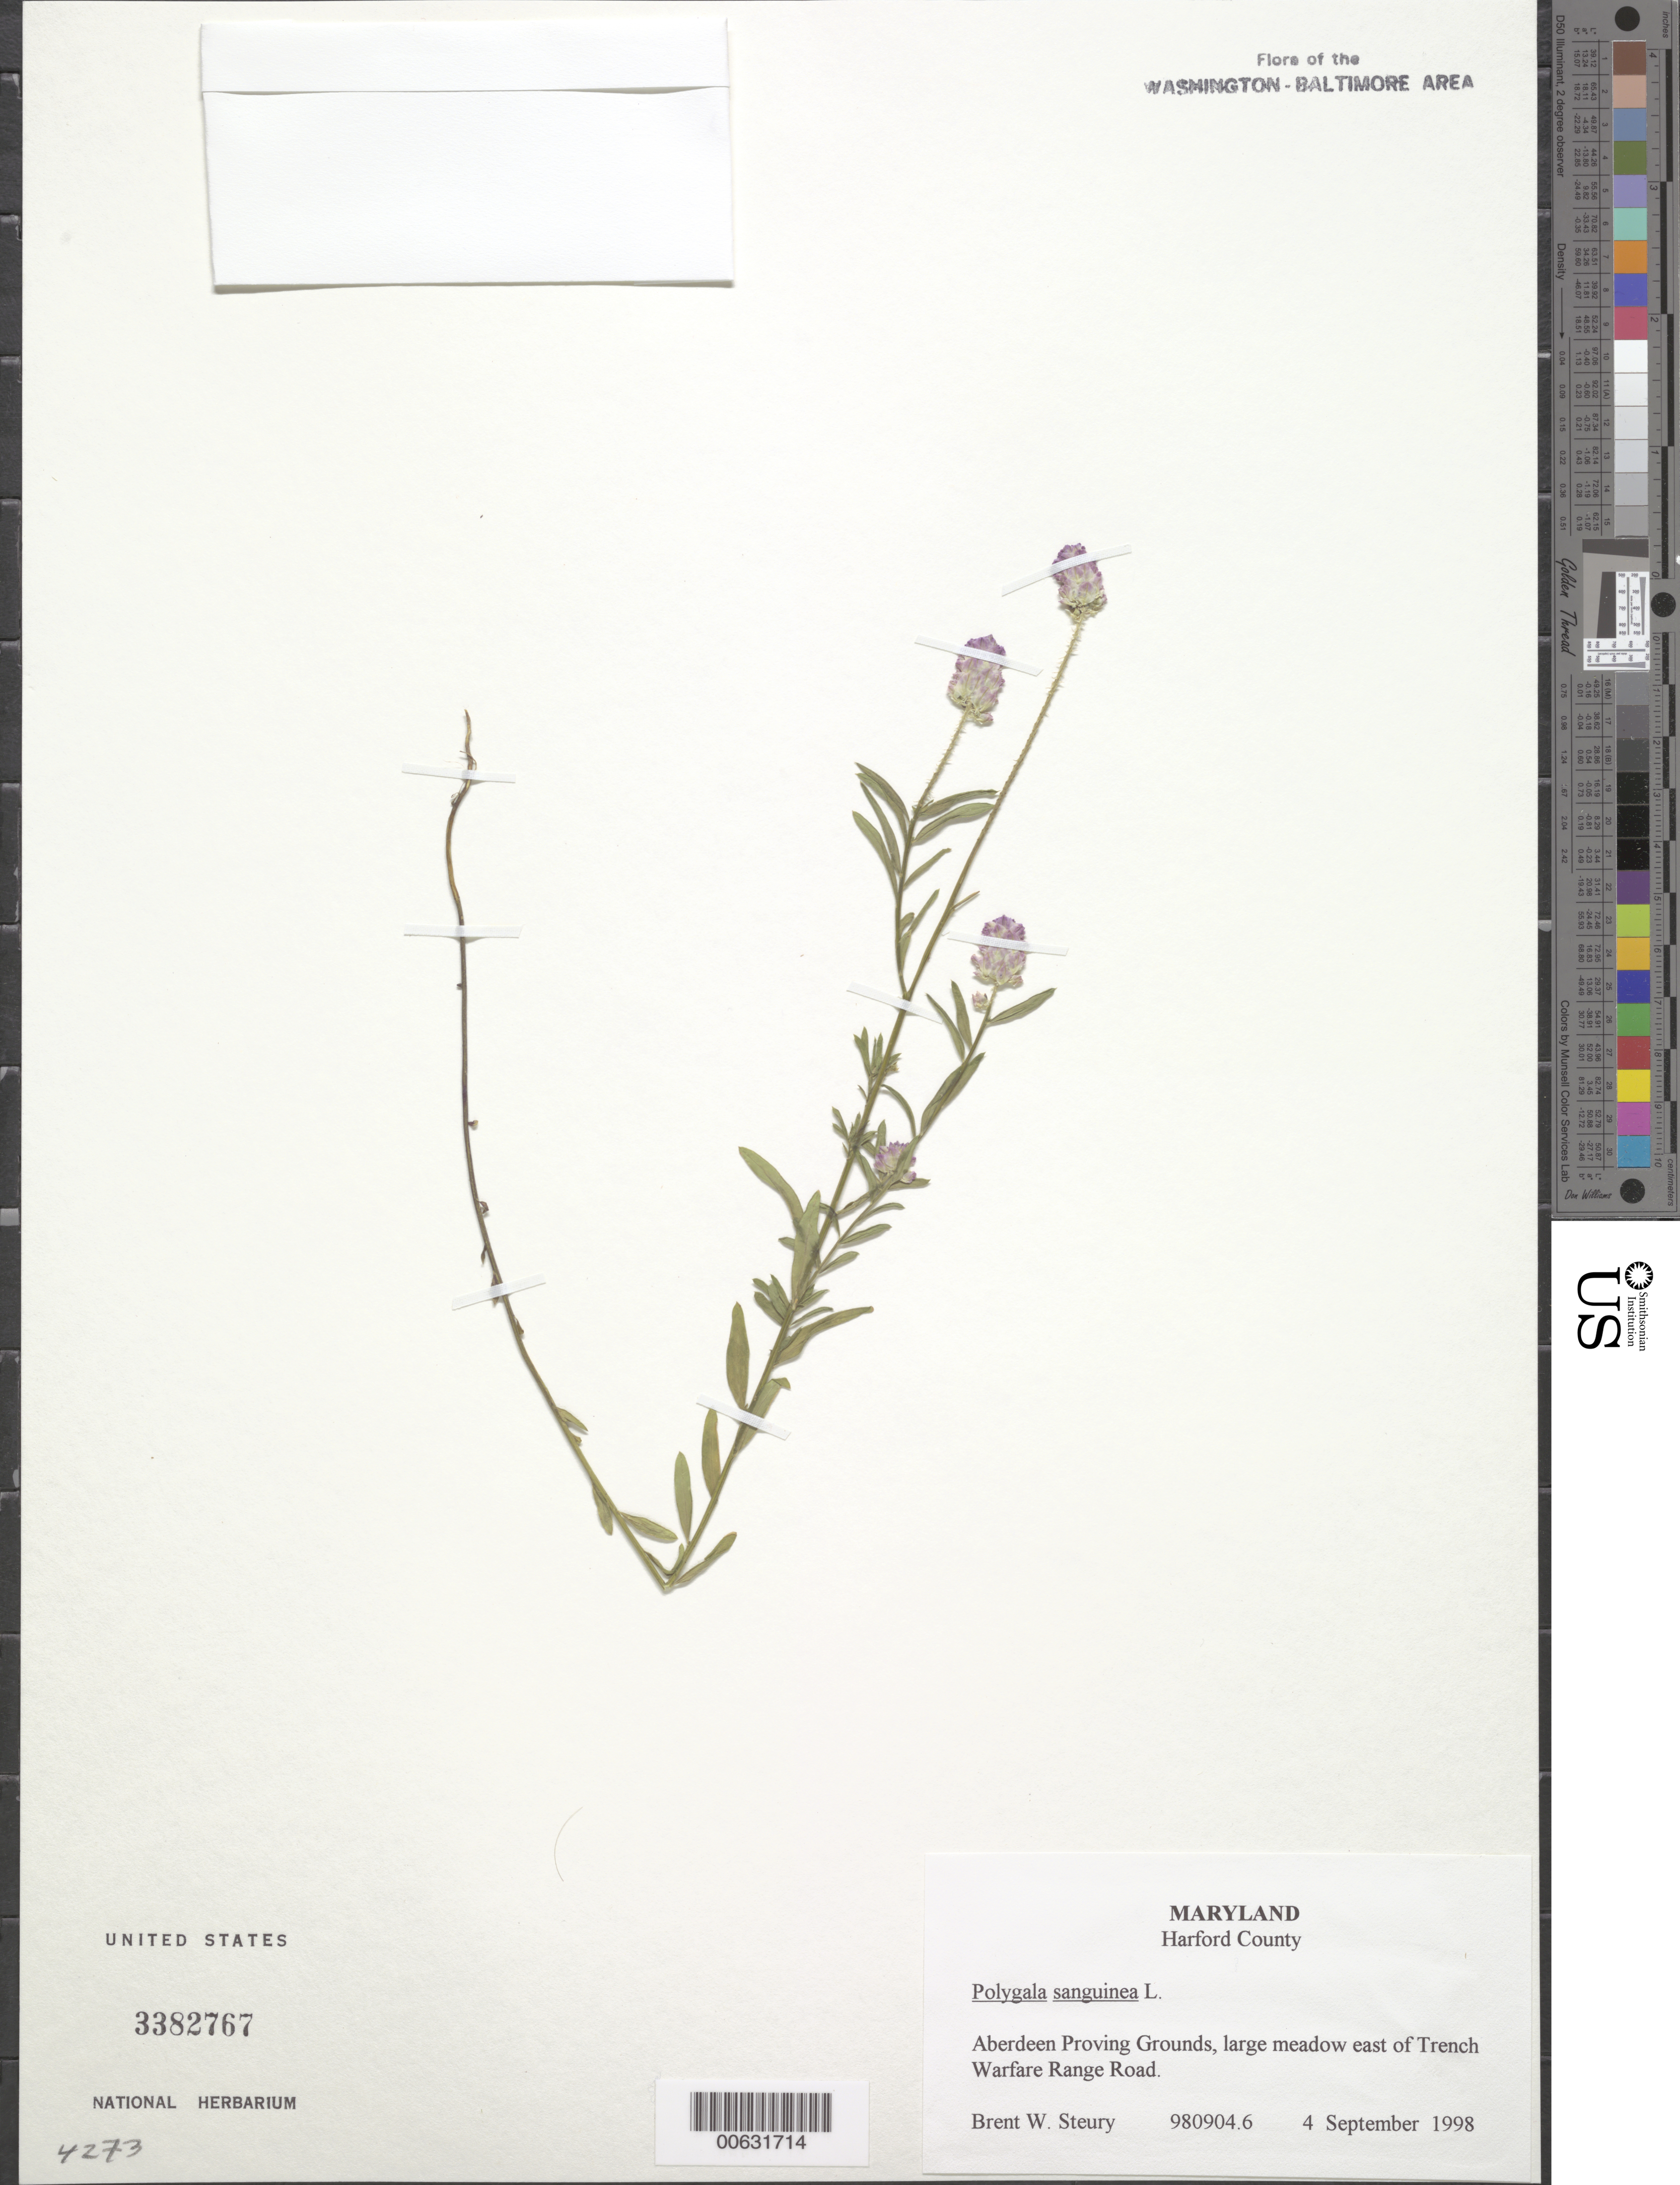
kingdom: Plantae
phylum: Tracheophyta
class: Magnoliopsida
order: Fabales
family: Polygalaceae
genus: Polygala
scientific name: Polygala sanguinea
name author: L.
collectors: B. Steury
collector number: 980904.6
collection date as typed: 04 Sep 1998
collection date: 1998-09-04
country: United States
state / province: Maryland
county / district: Harford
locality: Aberdeen Proving Grounds, east of Trench Warfare Range Road.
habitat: Large meadow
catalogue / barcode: US 3382767